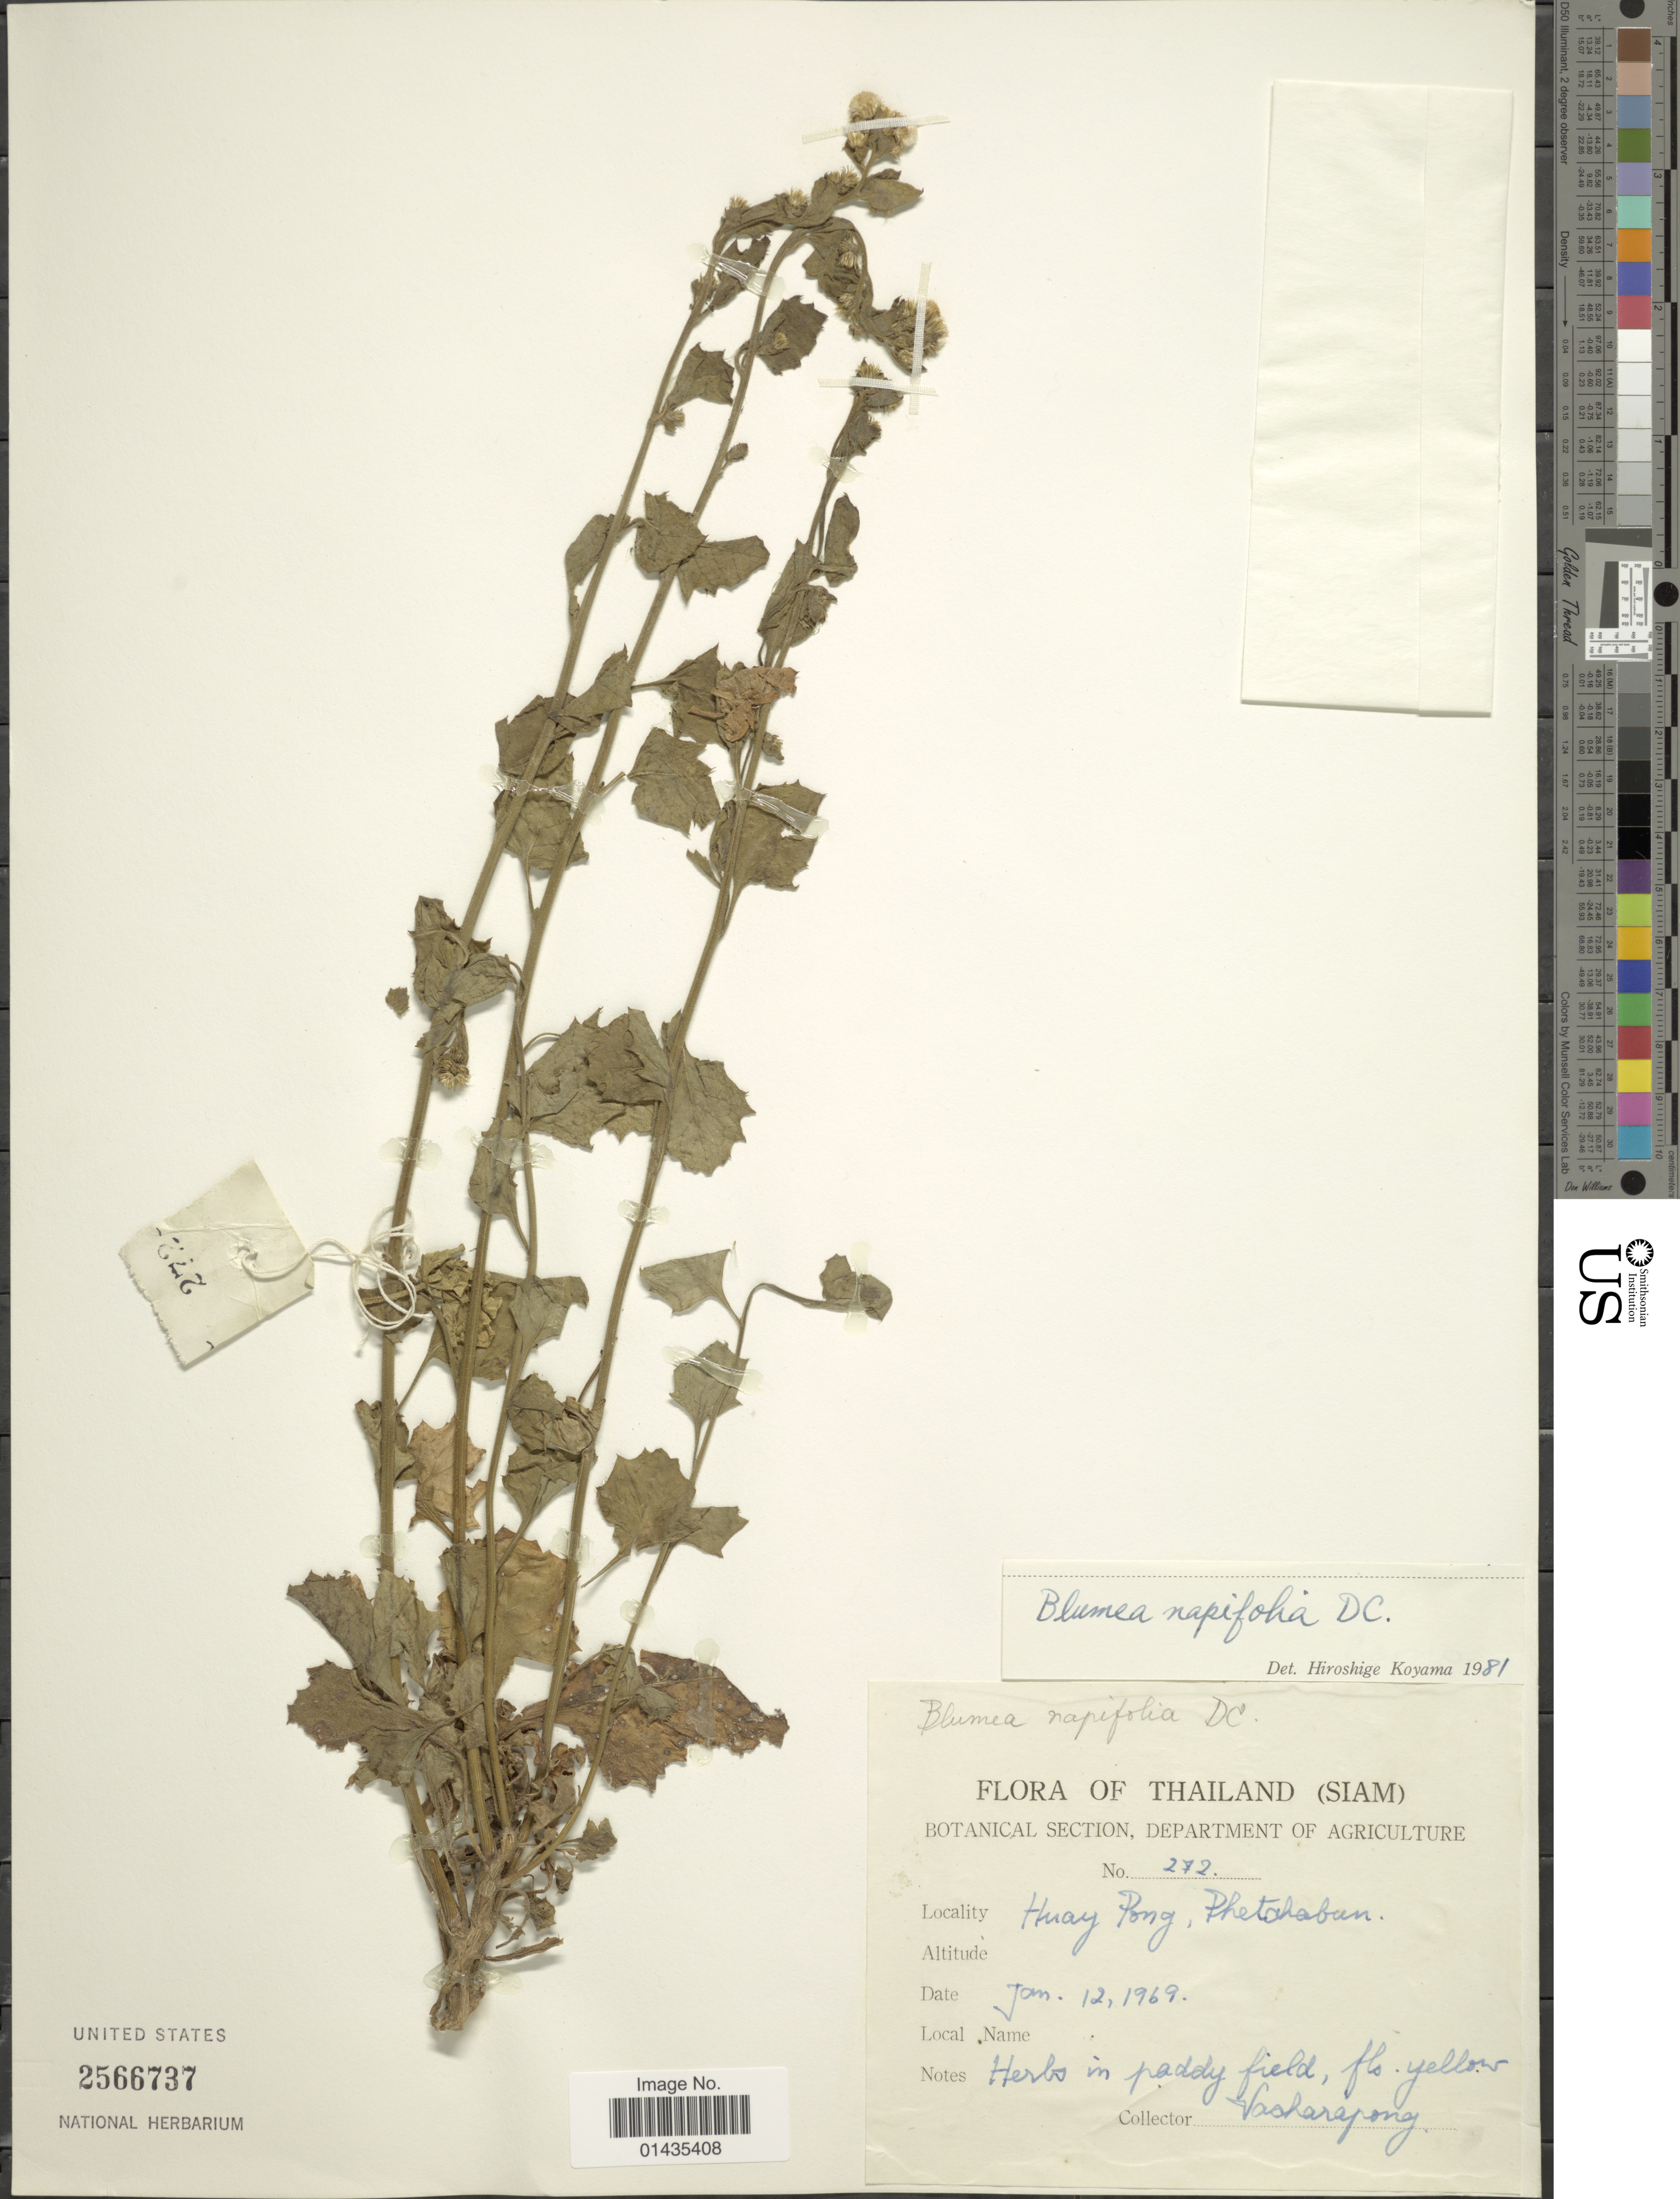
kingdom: Plantae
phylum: Tracheophyta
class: Magnoliopsida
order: Asterales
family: Asteraceae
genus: Blumea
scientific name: Blumea napifolia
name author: DC.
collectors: Vacharapong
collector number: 272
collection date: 1969-01-12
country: Thailand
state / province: Phetchabun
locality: Siam, Huay Pong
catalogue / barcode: US 2566737